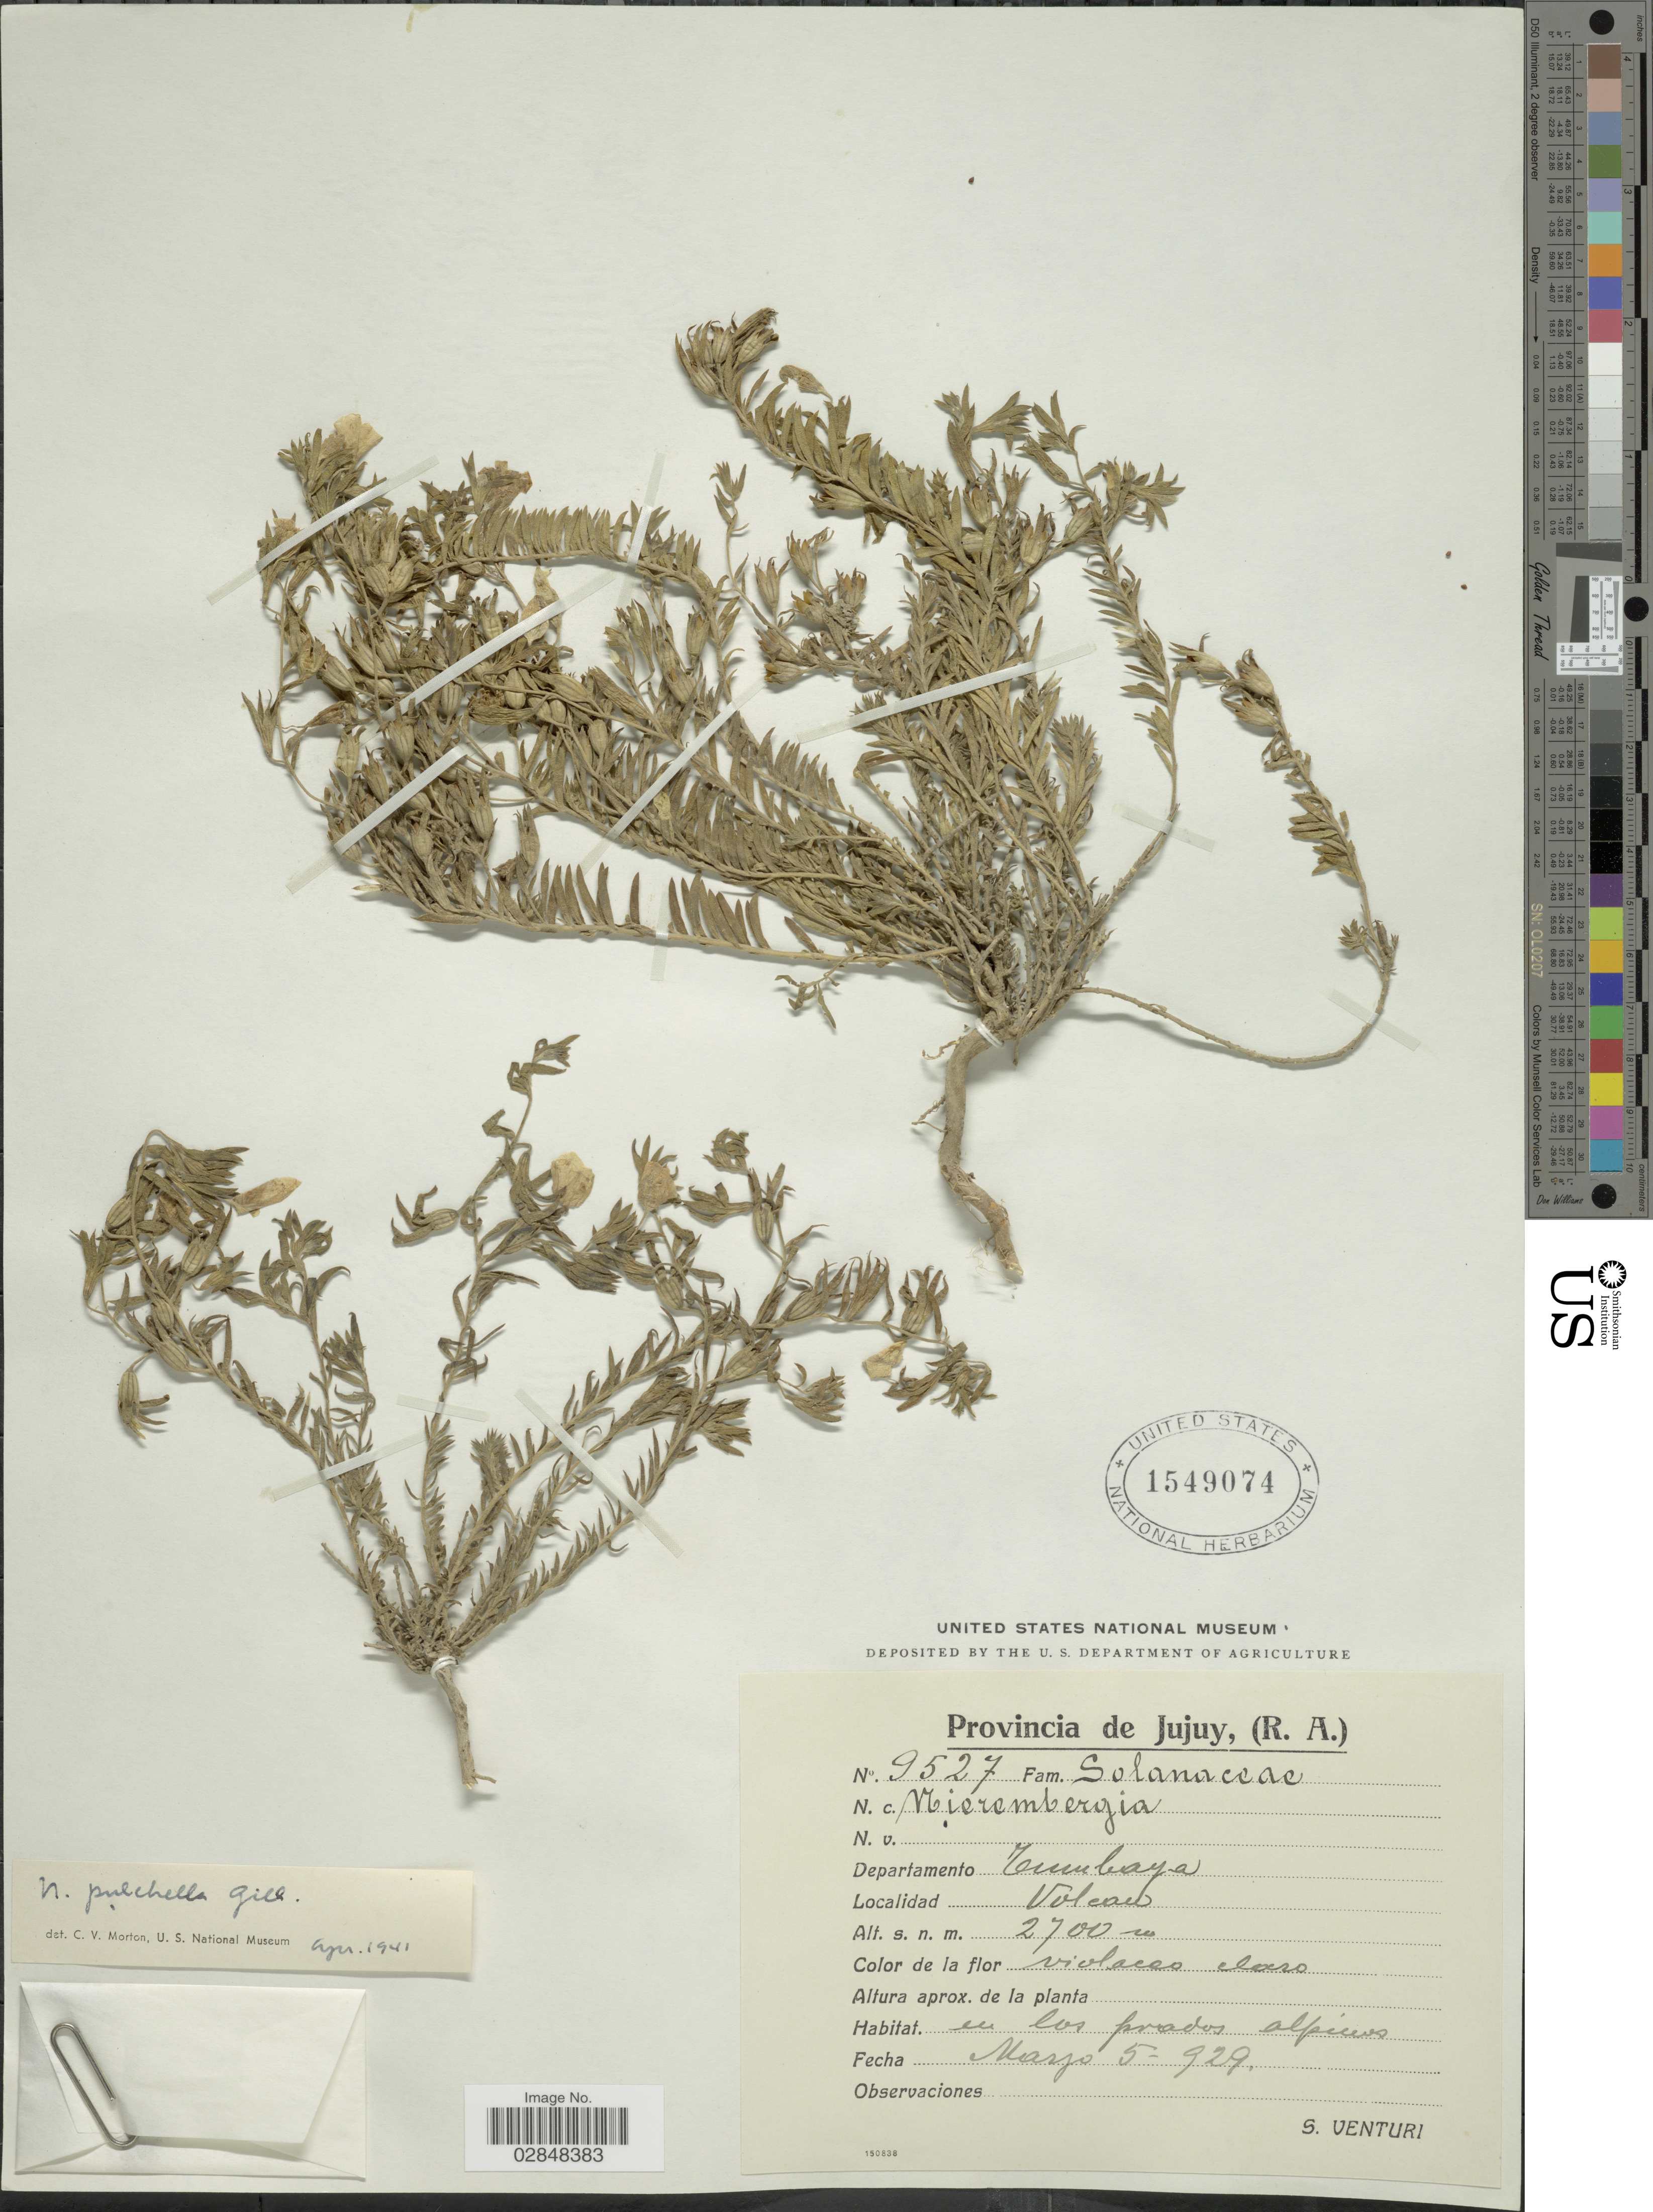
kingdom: Plantae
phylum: Tracheophyta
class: Magnoliopsida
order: Solanales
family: Solanaceae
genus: Nierembergia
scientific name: Nierembergia pulchella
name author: Miers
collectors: S. Venturi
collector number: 9527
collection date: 1929-05-05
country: Argentina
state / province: Jujuy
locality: Departamento Tumbaya. Volcan.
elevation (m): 2700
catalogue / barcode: US 1549074